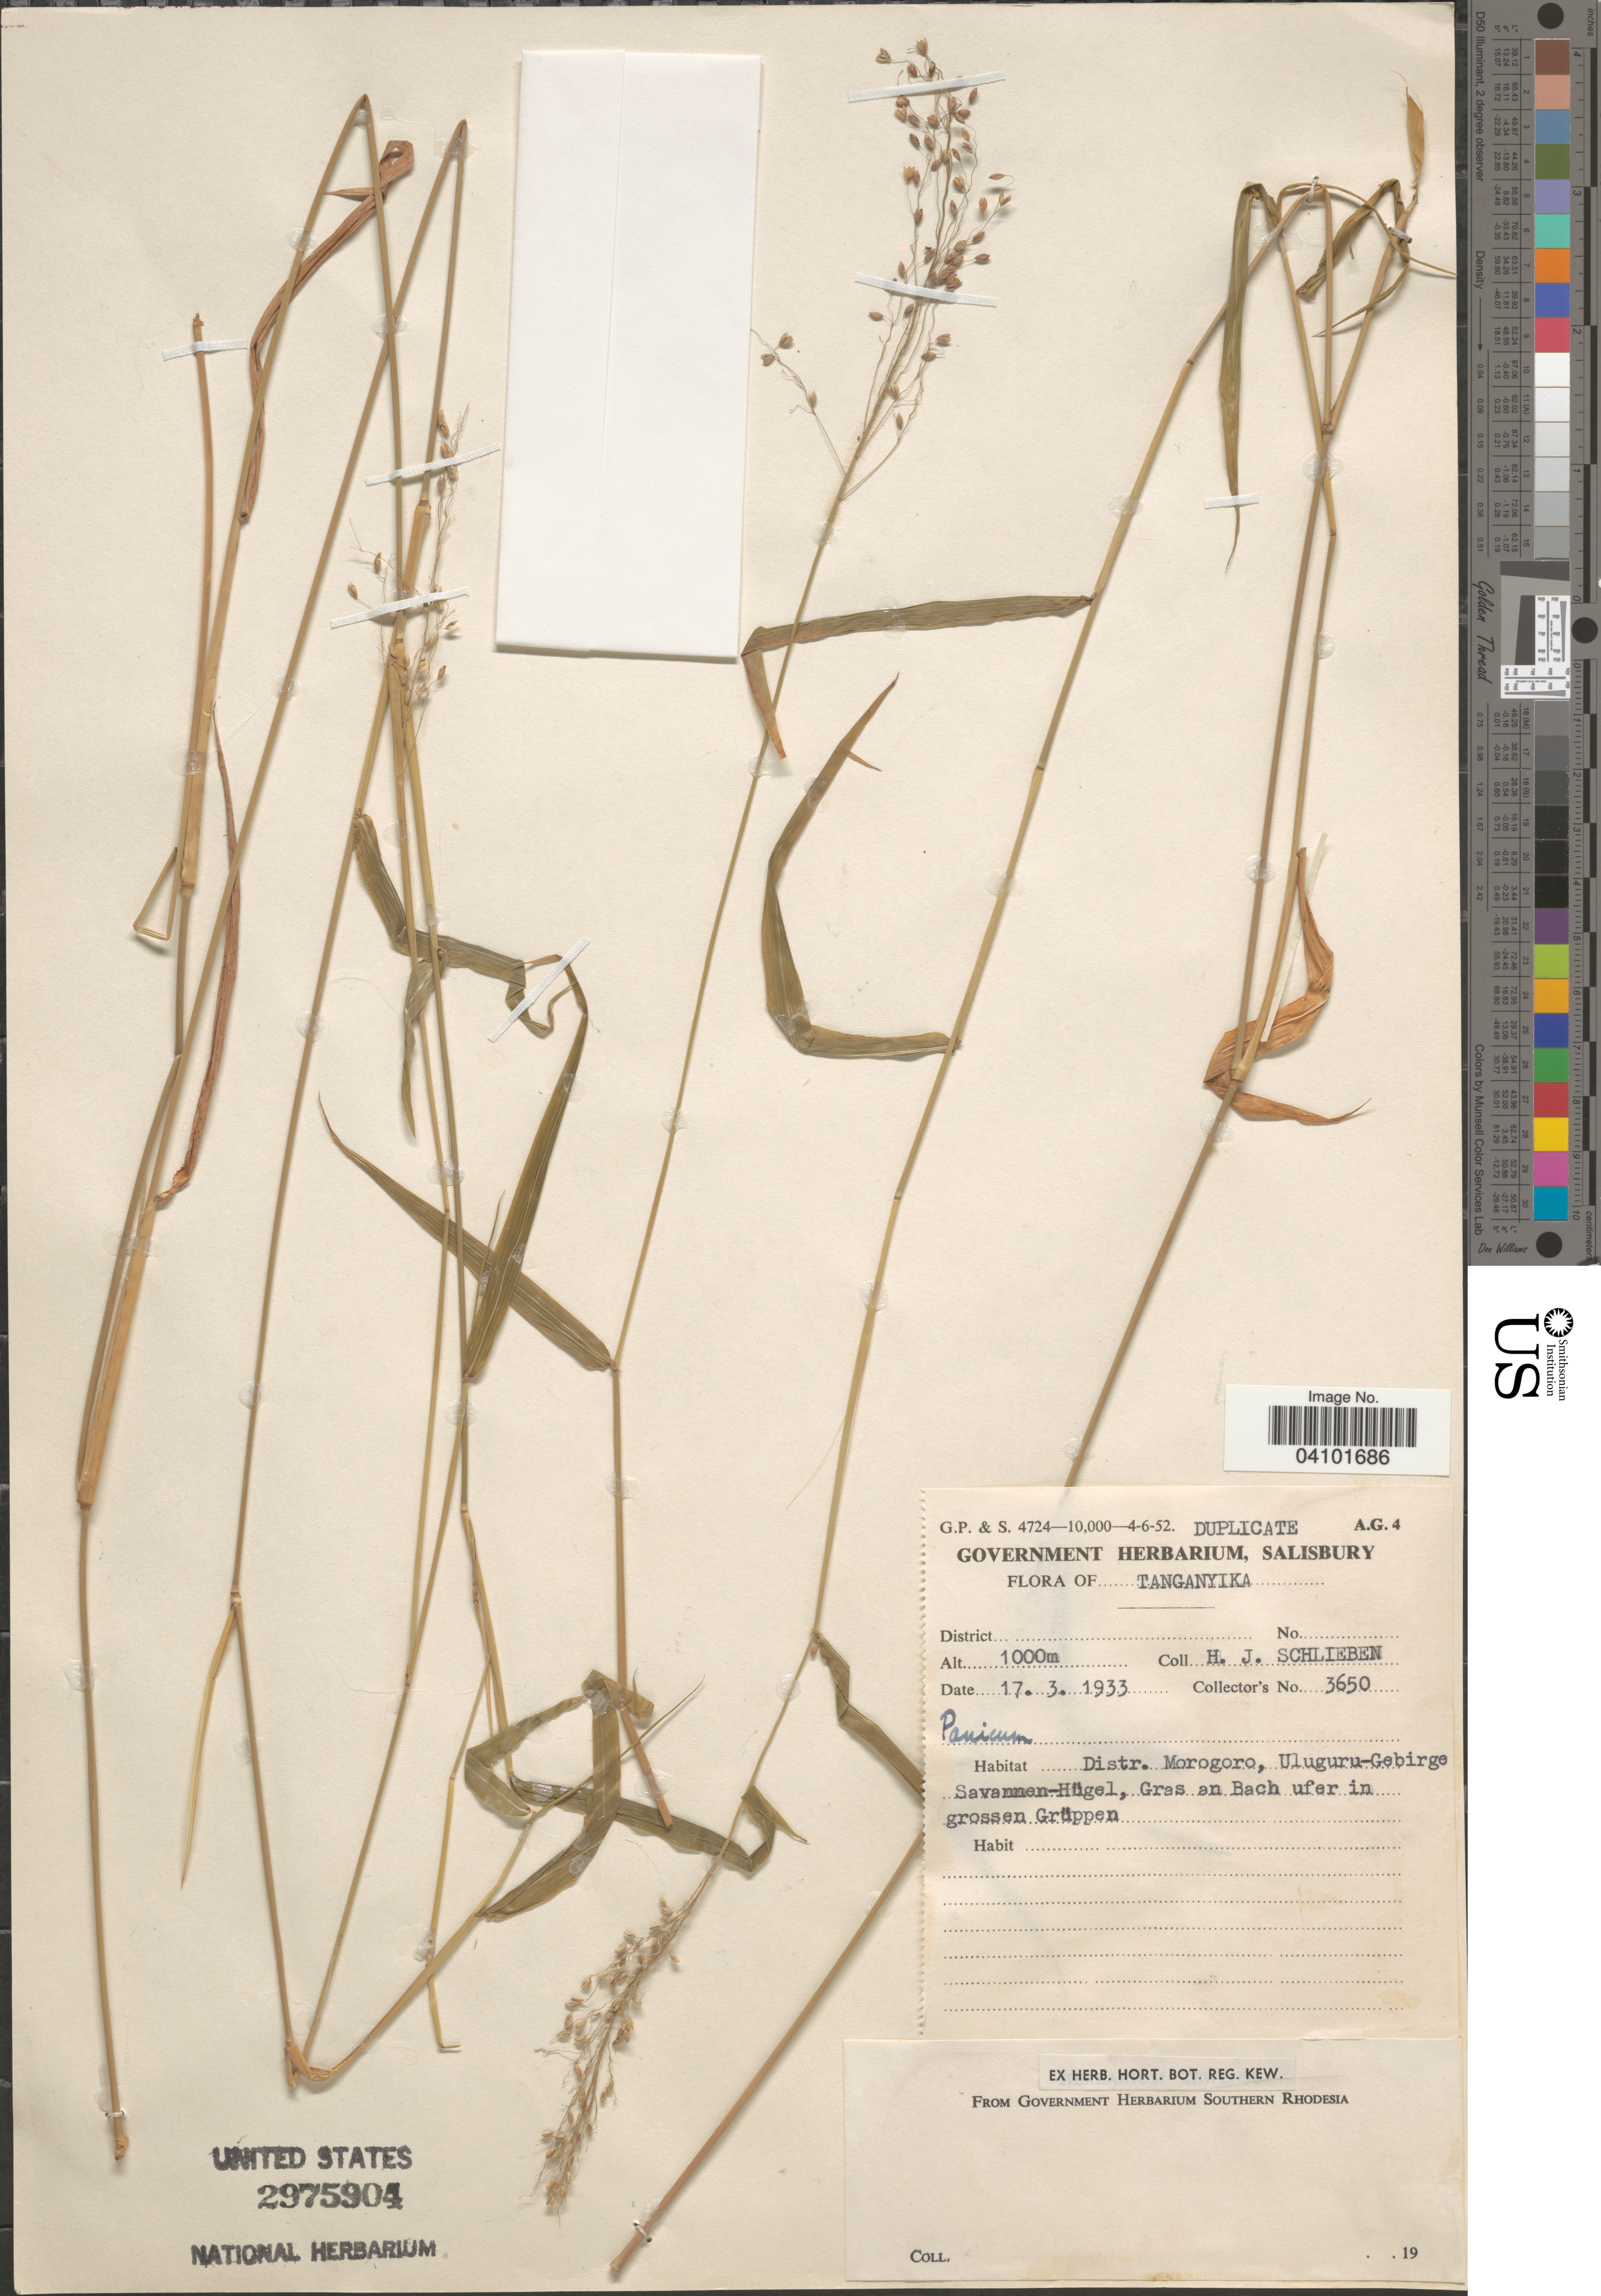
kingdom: Plantae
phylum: Tracheophyta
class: Liliopsida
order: Poales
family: Poaceae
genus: Panicum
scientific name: Panicum sp.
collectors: H. J. Schlieben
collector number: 3650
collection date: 1933-03-17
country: Tanzania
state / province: Morogoro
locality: Tanganyika. Distr. Morogoro, Uluguru-Gebirge.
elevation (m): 1000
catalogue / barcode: US 2975904